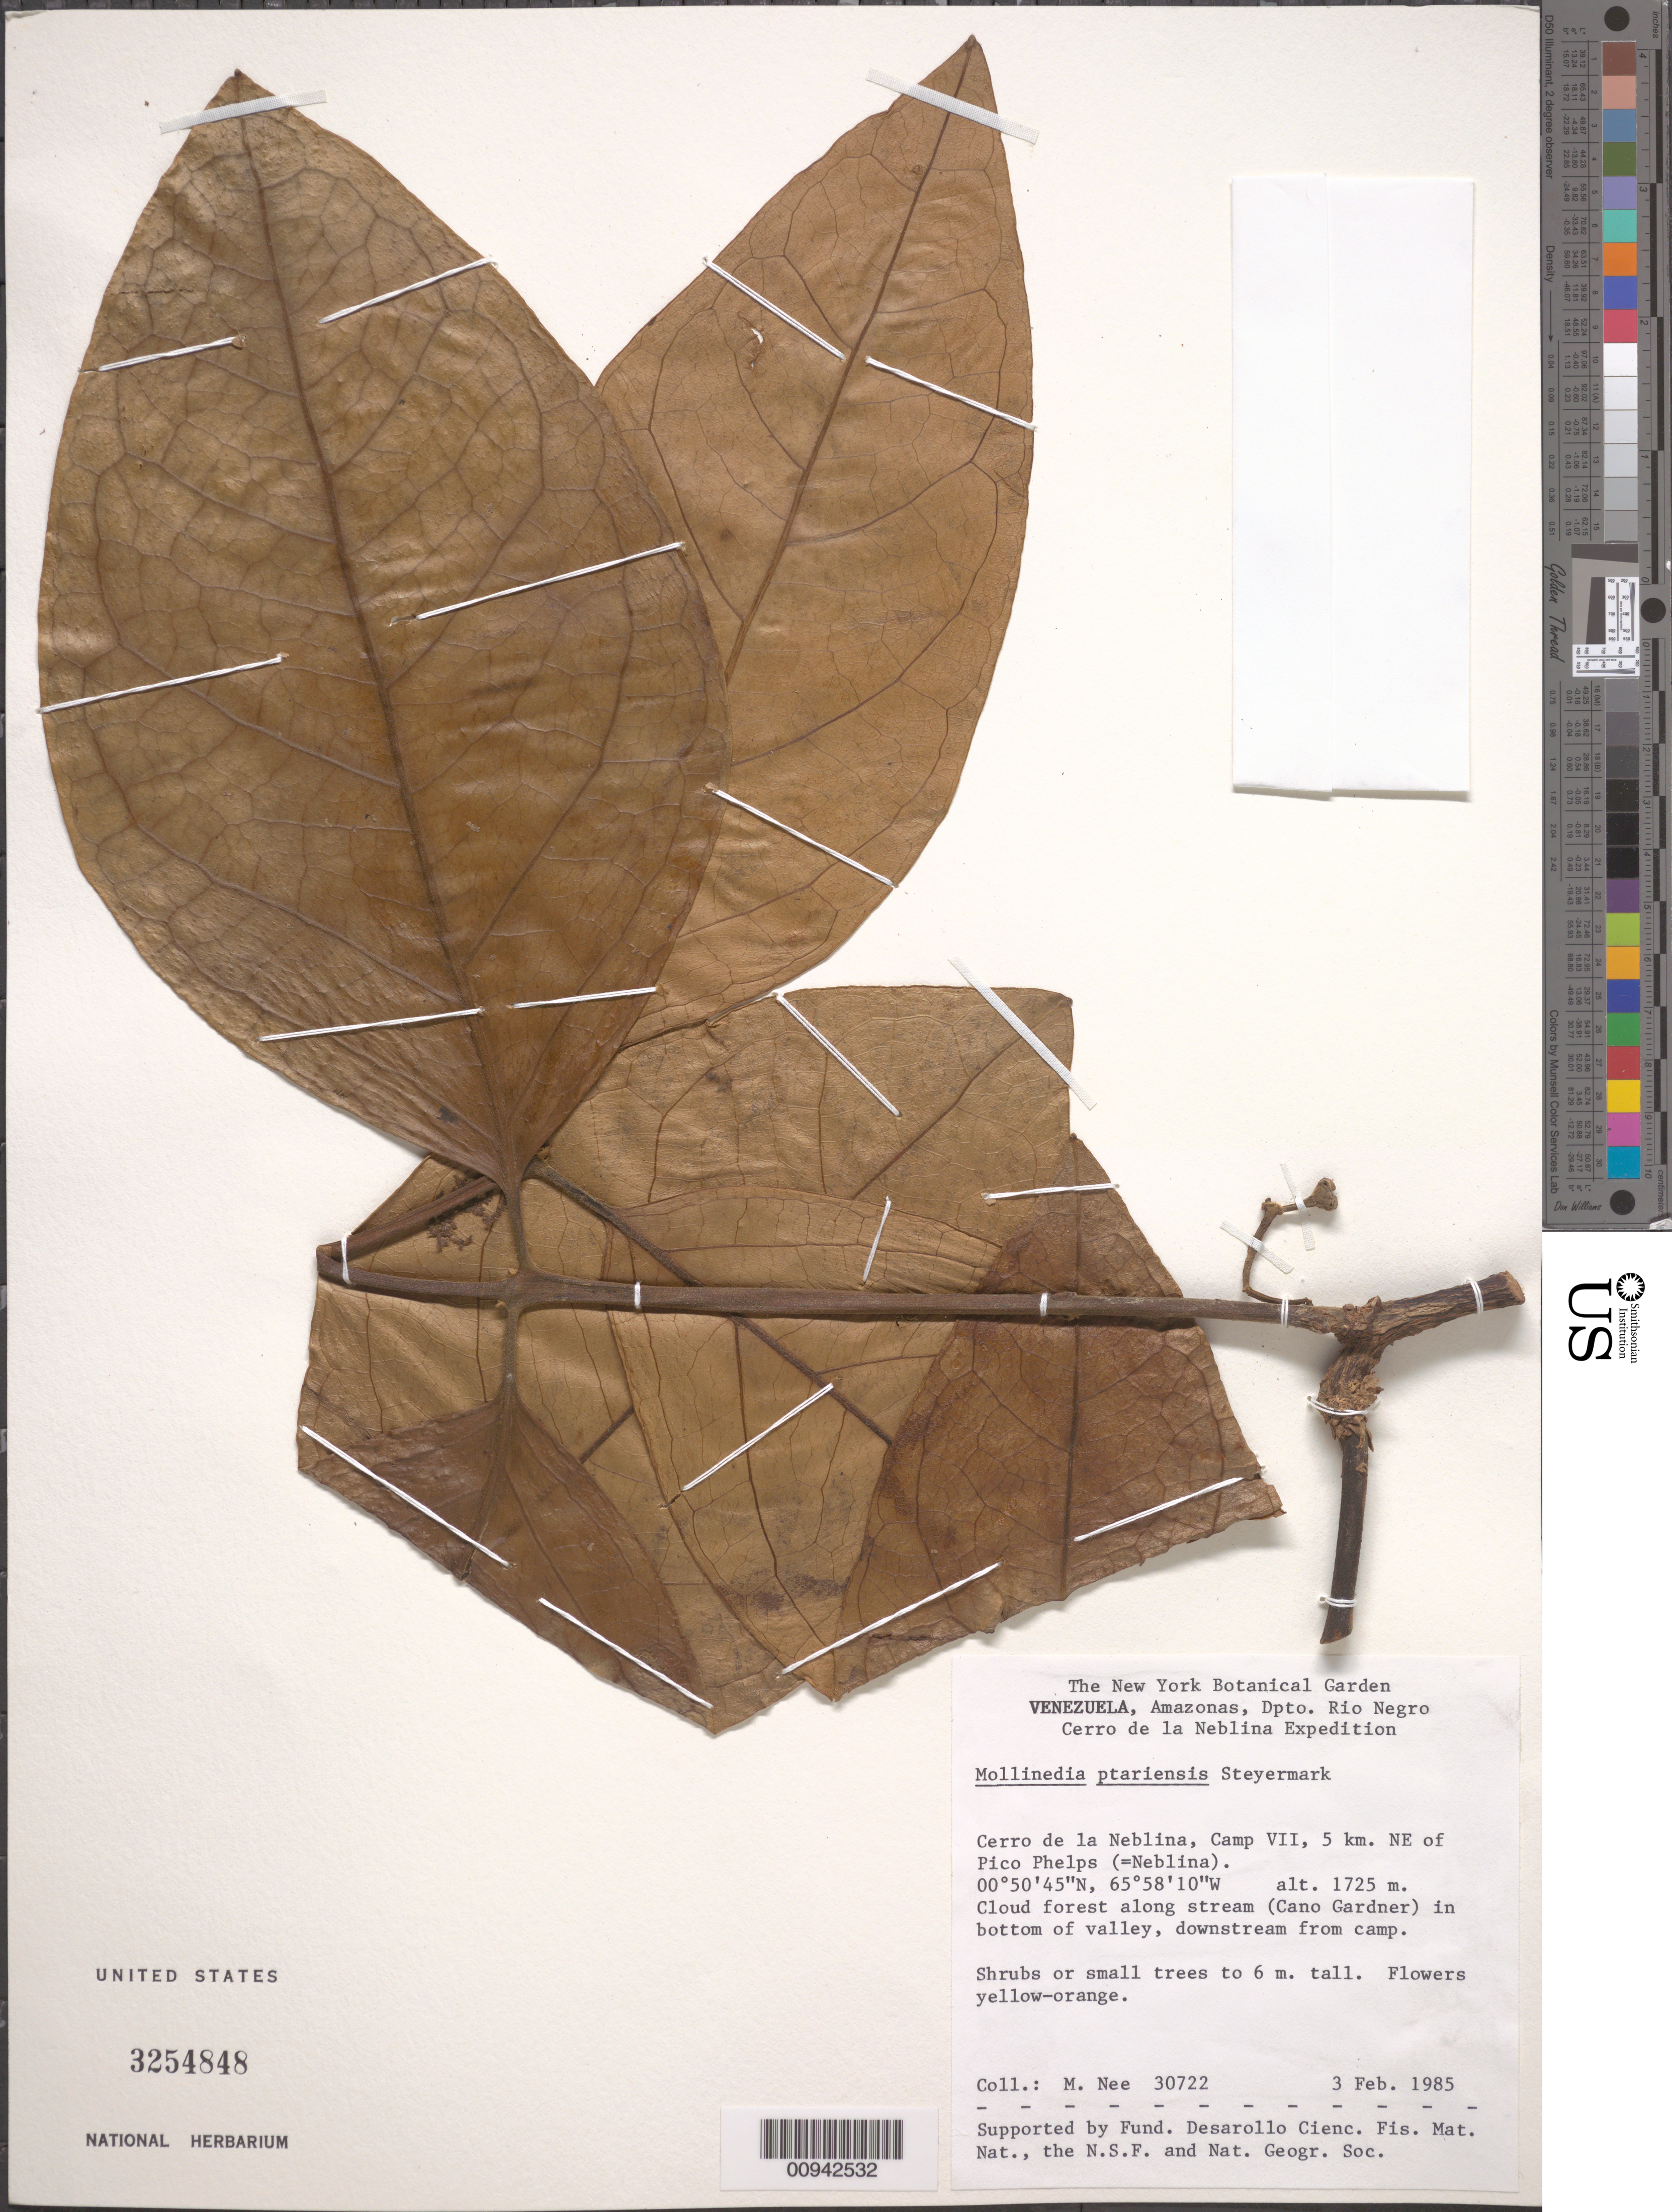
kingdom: Plantae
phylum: Tracheophyta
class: Magnoliopsida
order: Laurales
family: Monimiaceae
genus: Mollinedia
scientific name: Mollinedia ptariensis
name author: Steyerm.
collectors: M. Nee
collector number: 30722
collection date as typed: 3-Feb-85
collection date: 1985-02-03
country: Venezuela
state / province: Amazonas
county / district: Río Negro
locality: Cerro de la Neblina, Camp VII, 5 km NE of Pico Phelps (=Neblina); along Cano Gardner, downstream from camp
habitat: Cloud forest along stream in bottom of valley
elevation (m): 1725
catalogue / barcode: US 3254848